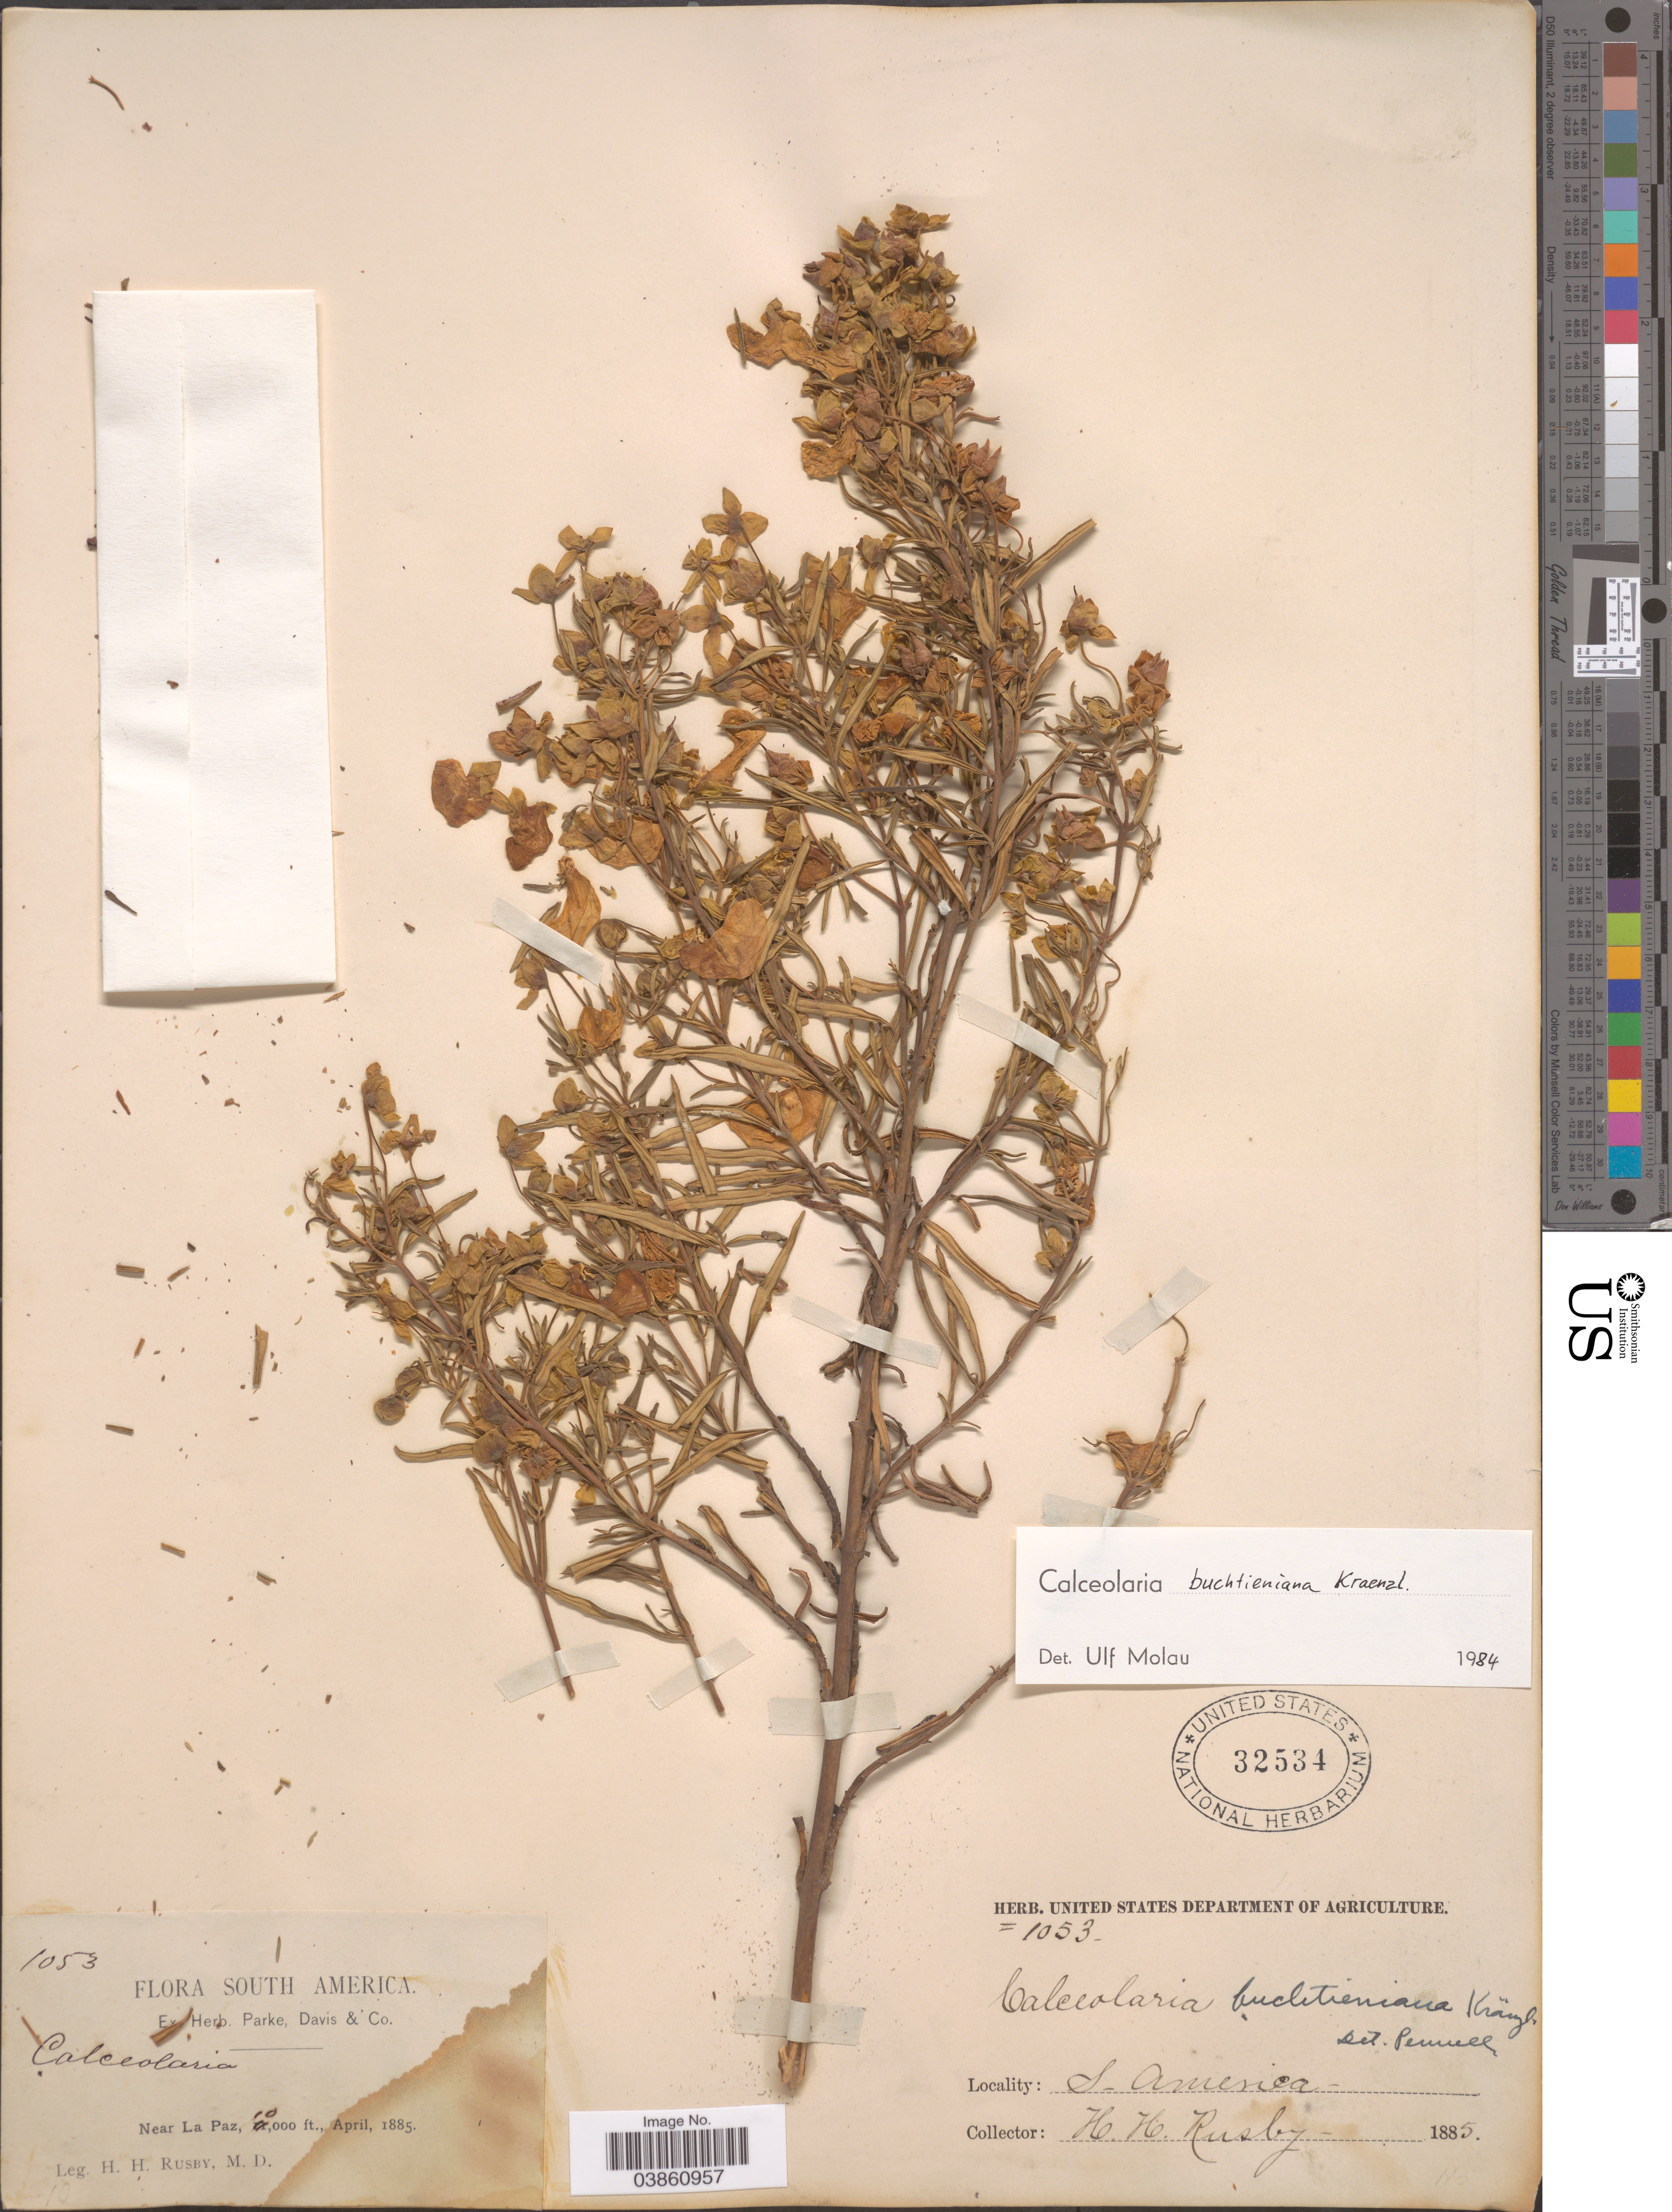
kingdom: Plantae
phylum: Tracheophyta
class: Magnoliopsida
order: Lamiales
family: Calceolariaceae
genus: Calceolaria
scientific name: Calceolaria buchtieniana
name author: Kraenzl.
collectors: H. H. Rusby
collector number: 1053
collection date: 1885-04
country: Bolivia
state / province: La Paz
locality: Near La Paz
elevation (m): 3048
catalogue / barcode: US 32534